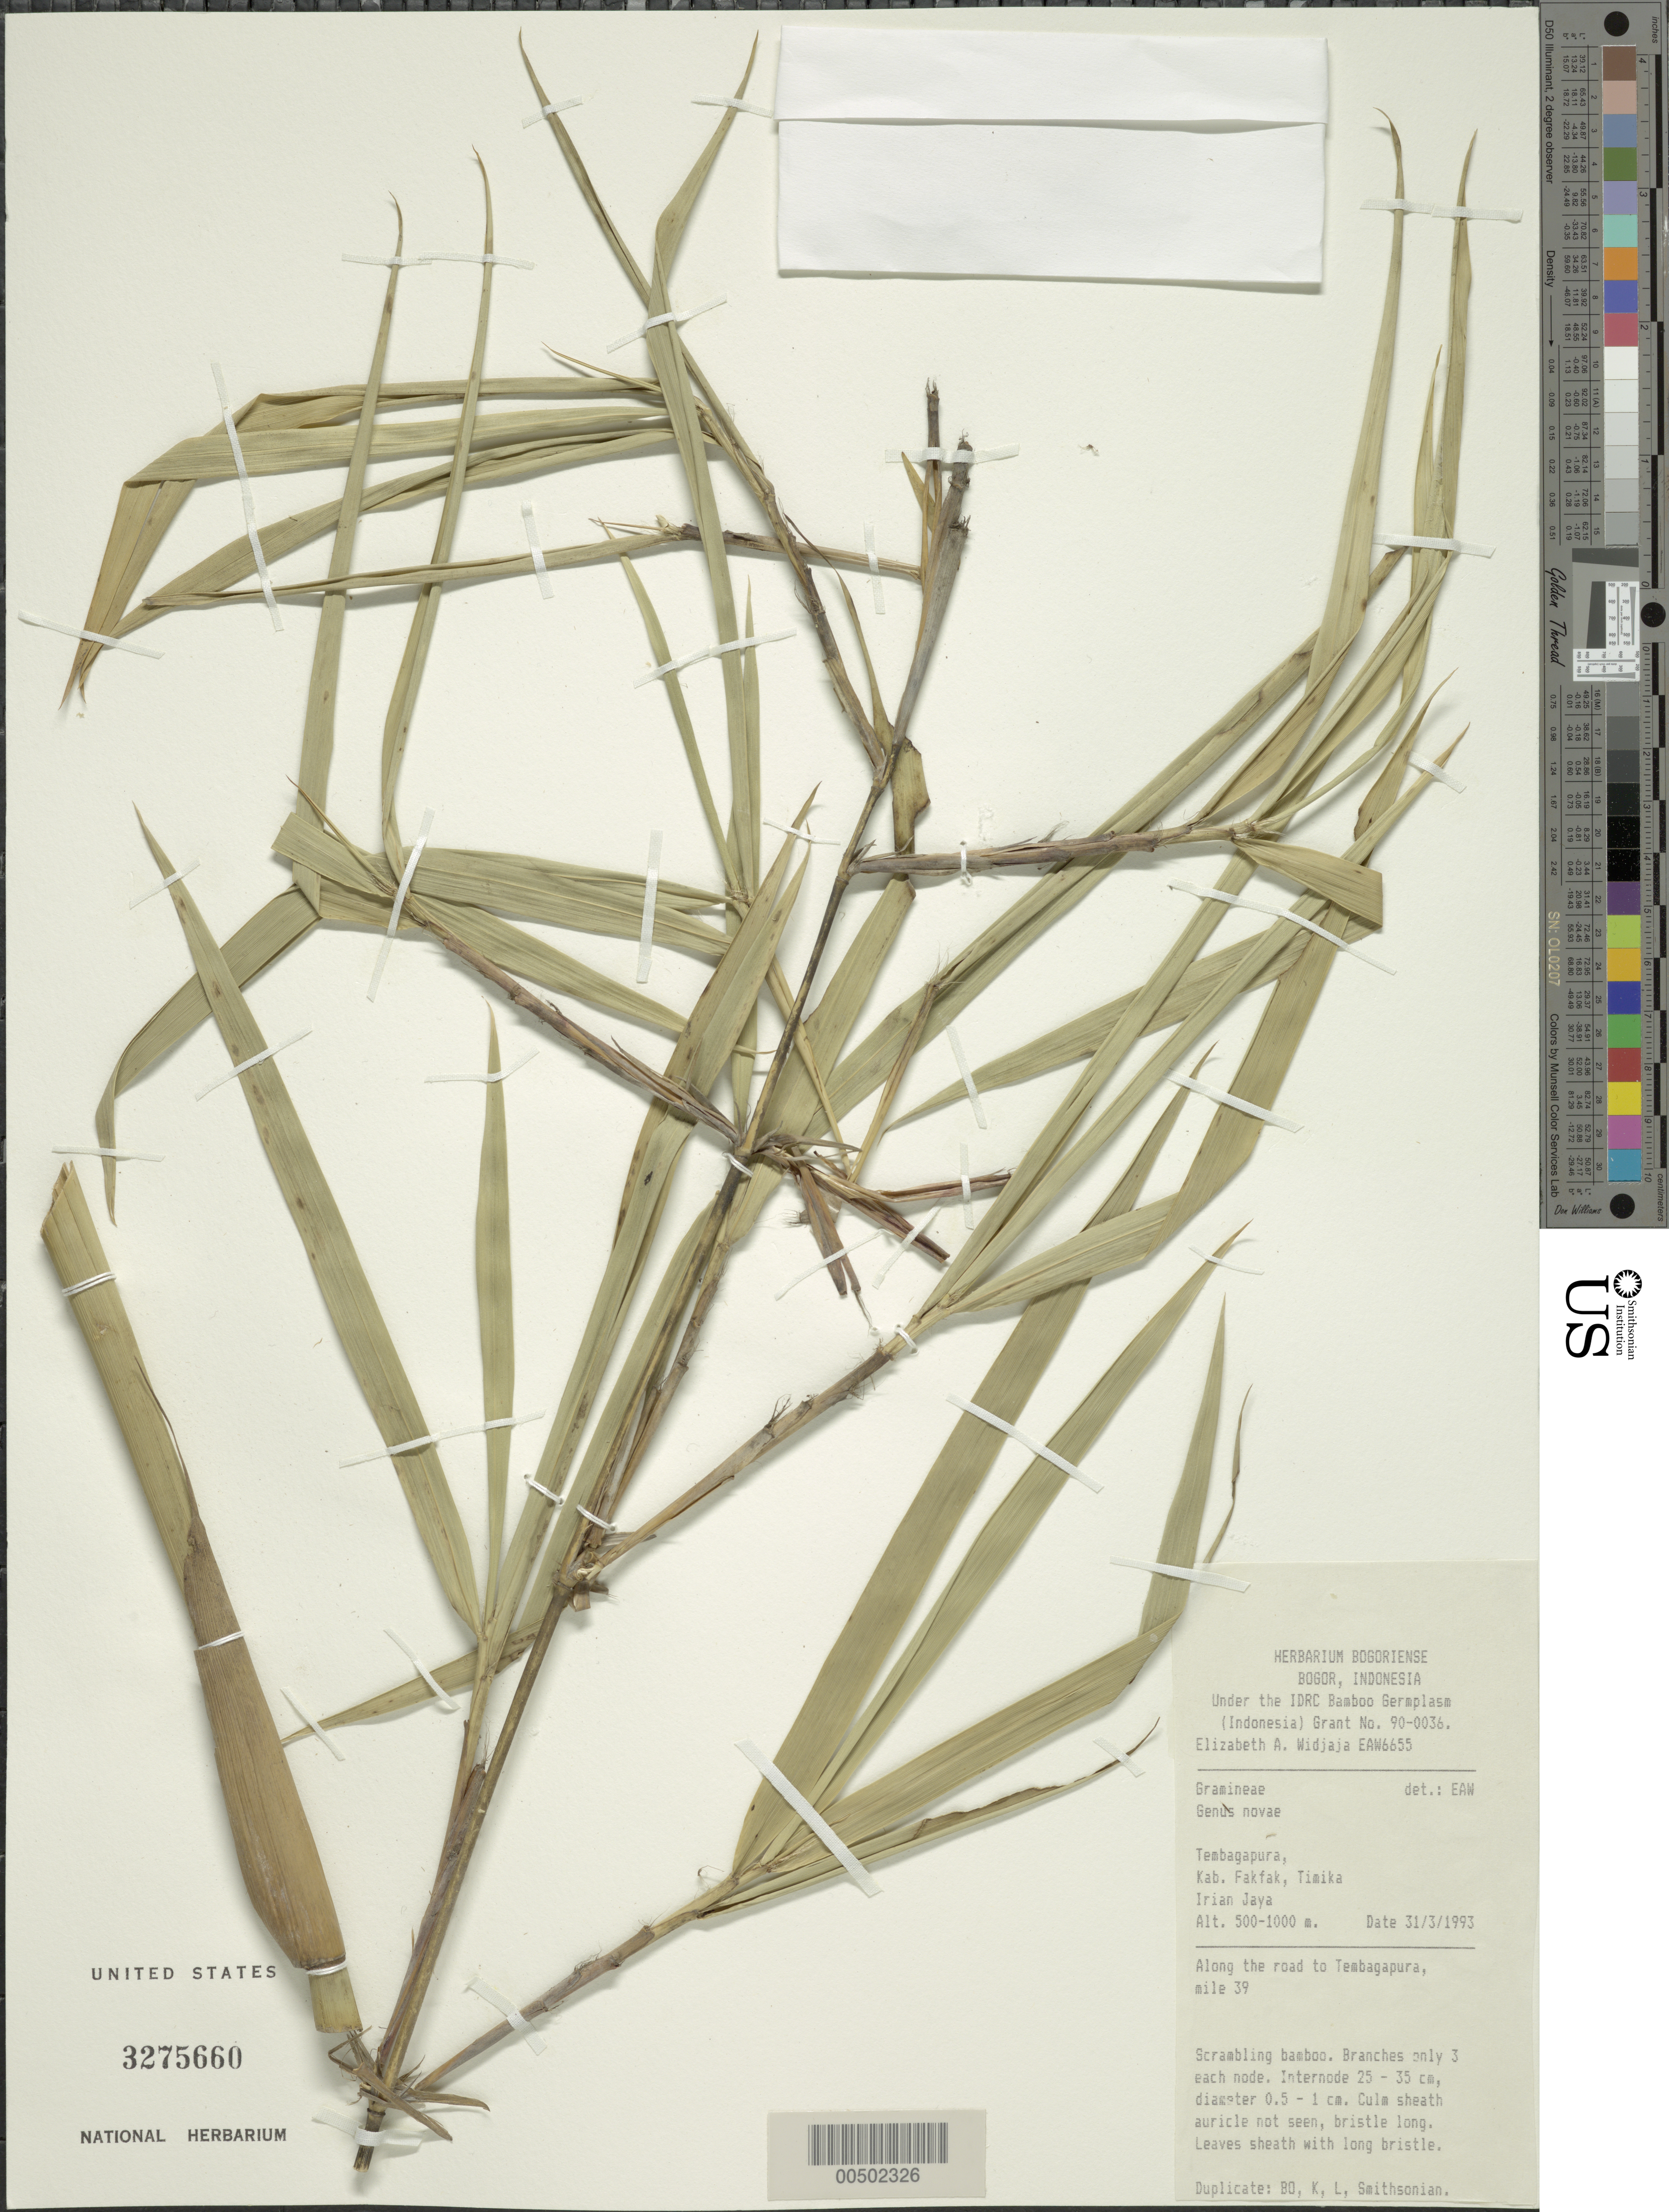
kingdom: Plantae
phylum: Tracheophyta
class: Liliopsida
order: Poales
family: Poaceae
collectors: E. A. Widjaja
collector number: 6655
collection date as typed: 31 Mar 1993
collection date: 1993-03-31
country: Indonesia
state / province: Papua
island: New Guinea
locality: Along the road to Tembagapura, mile 39. Tembagapura, Kab. FakFak, Timika. Irian Barat.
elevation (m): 500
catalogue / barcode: US 3275660